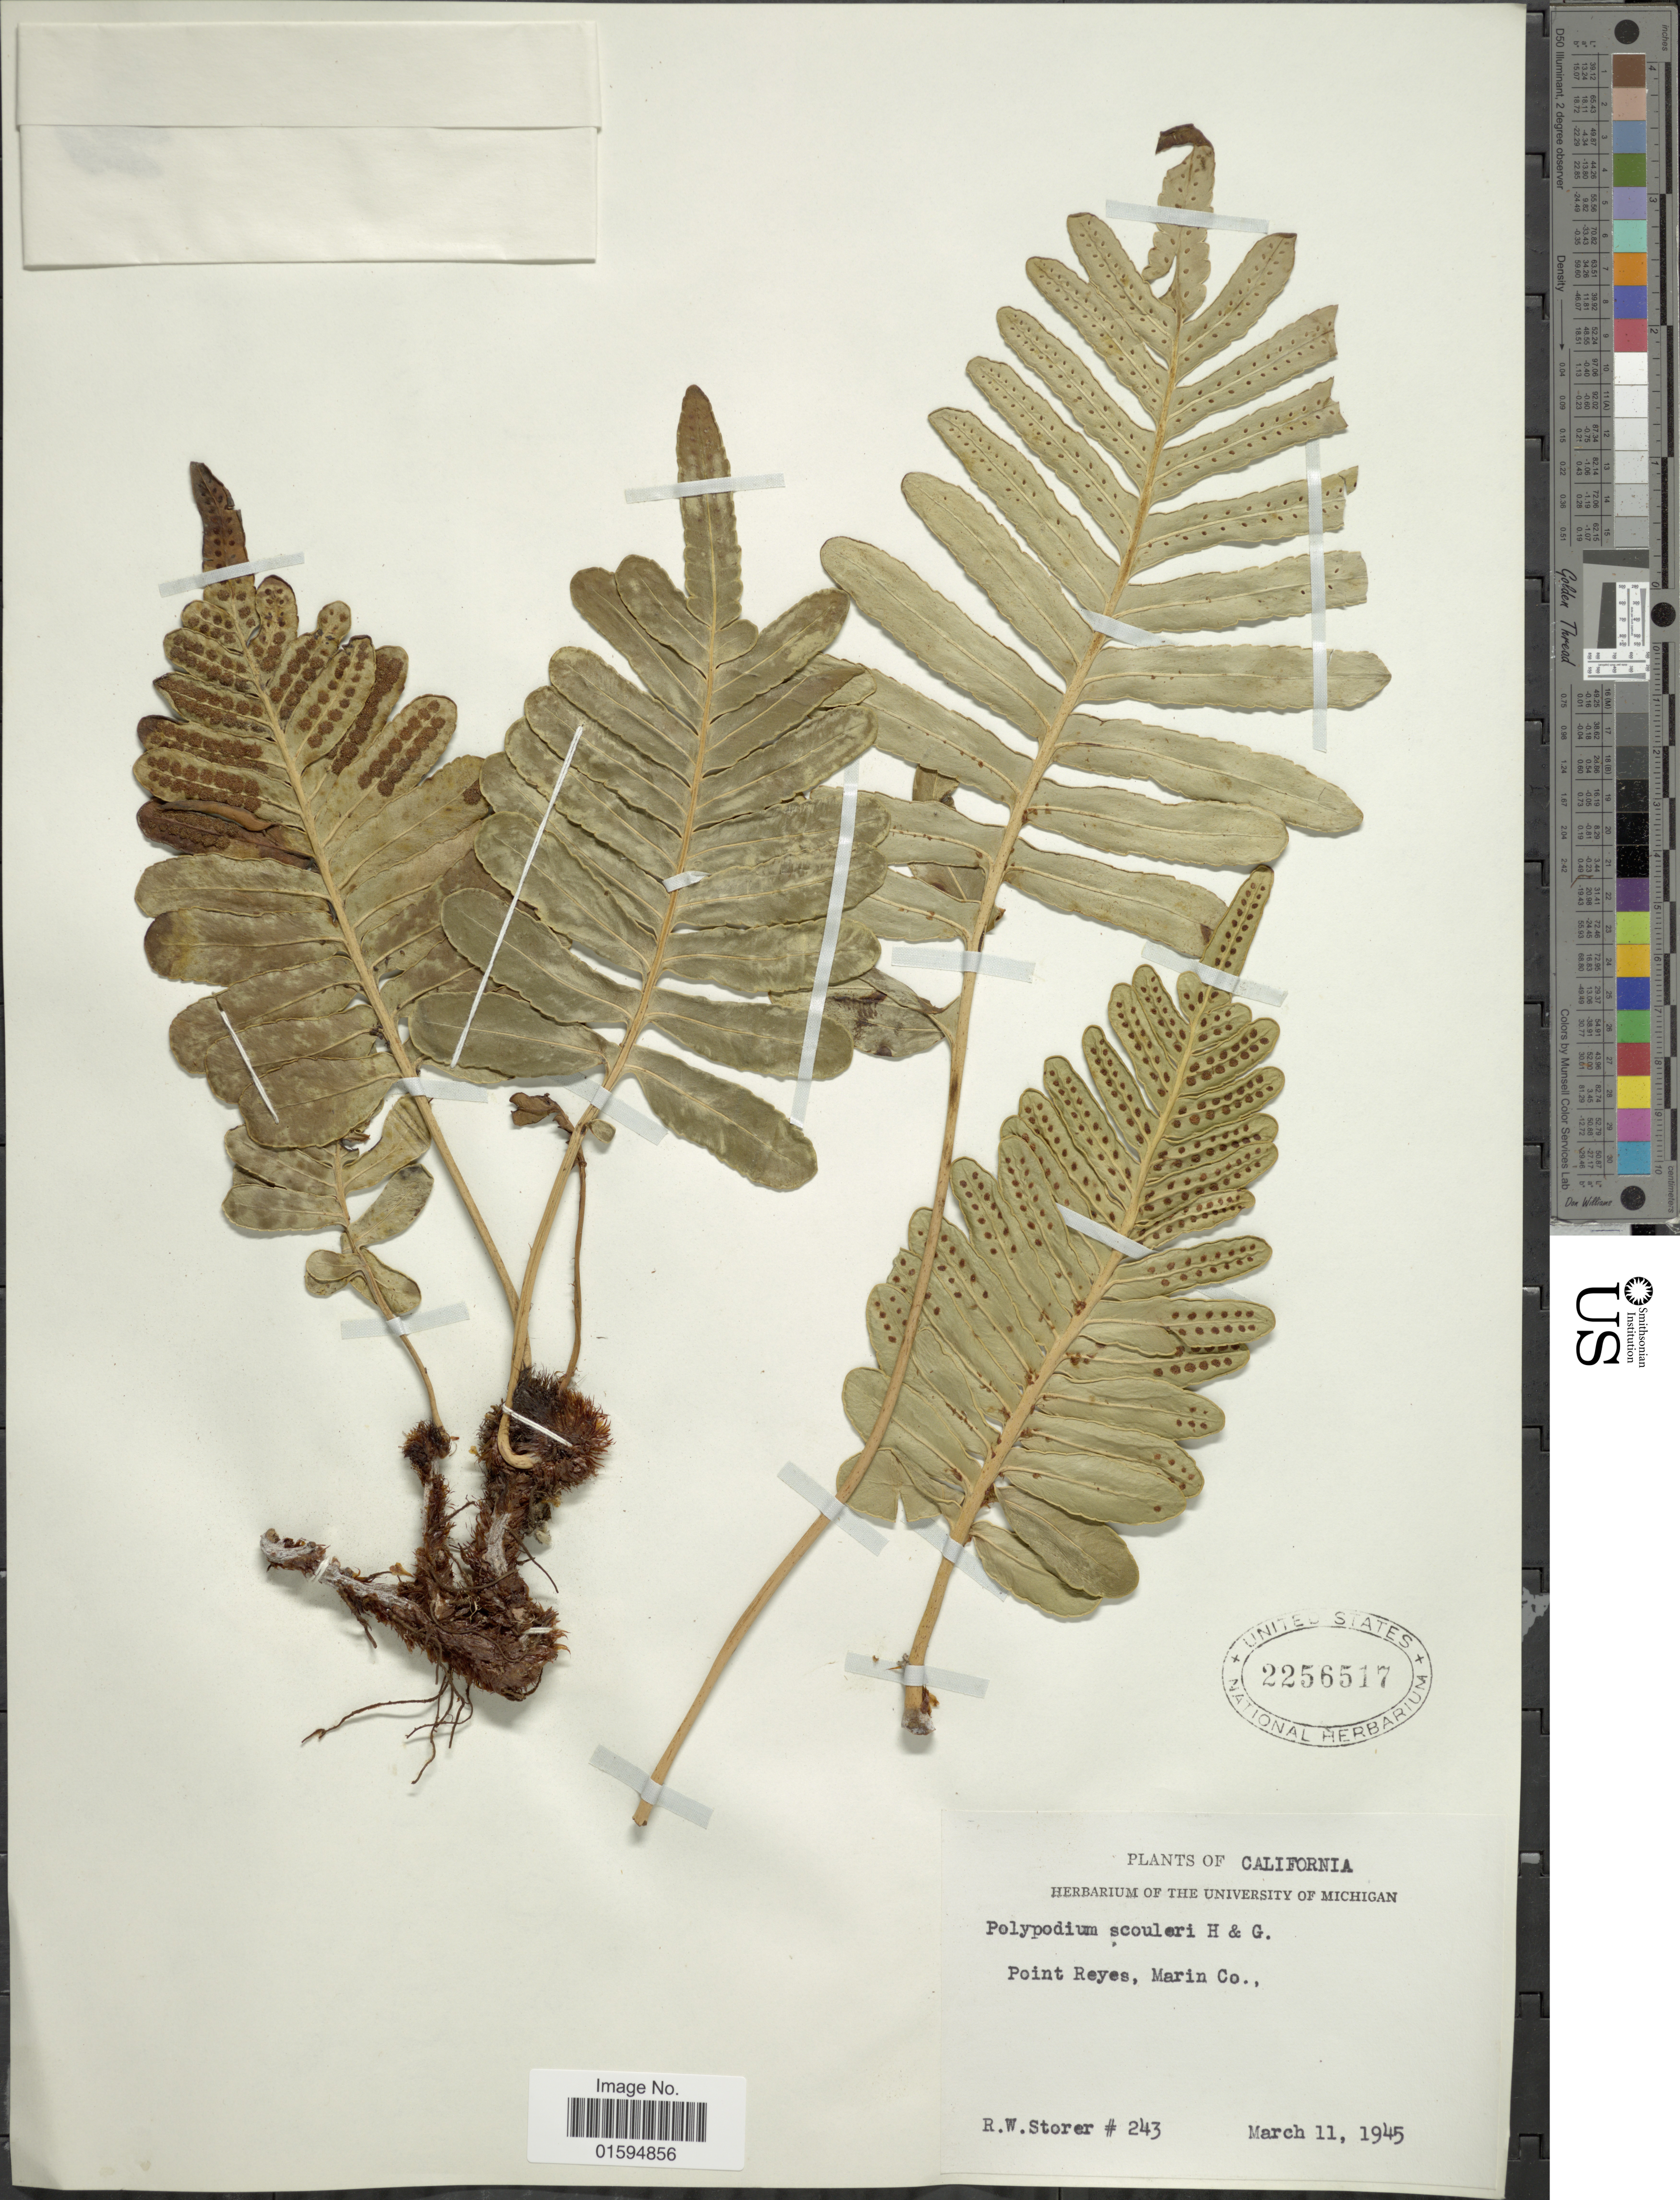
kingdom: Plantae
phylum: Tracheophyta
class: Polypodiopsida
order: Polypodiales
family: Polypodiaceae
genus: Polypodium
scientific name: Polypodium scouleri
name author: Hook. & Grev.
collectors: R. Storer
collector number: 243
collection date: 1945-03-11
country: United States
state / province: California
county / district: Marin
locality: Points Reyes Marin Co.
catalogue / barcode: US 2256517